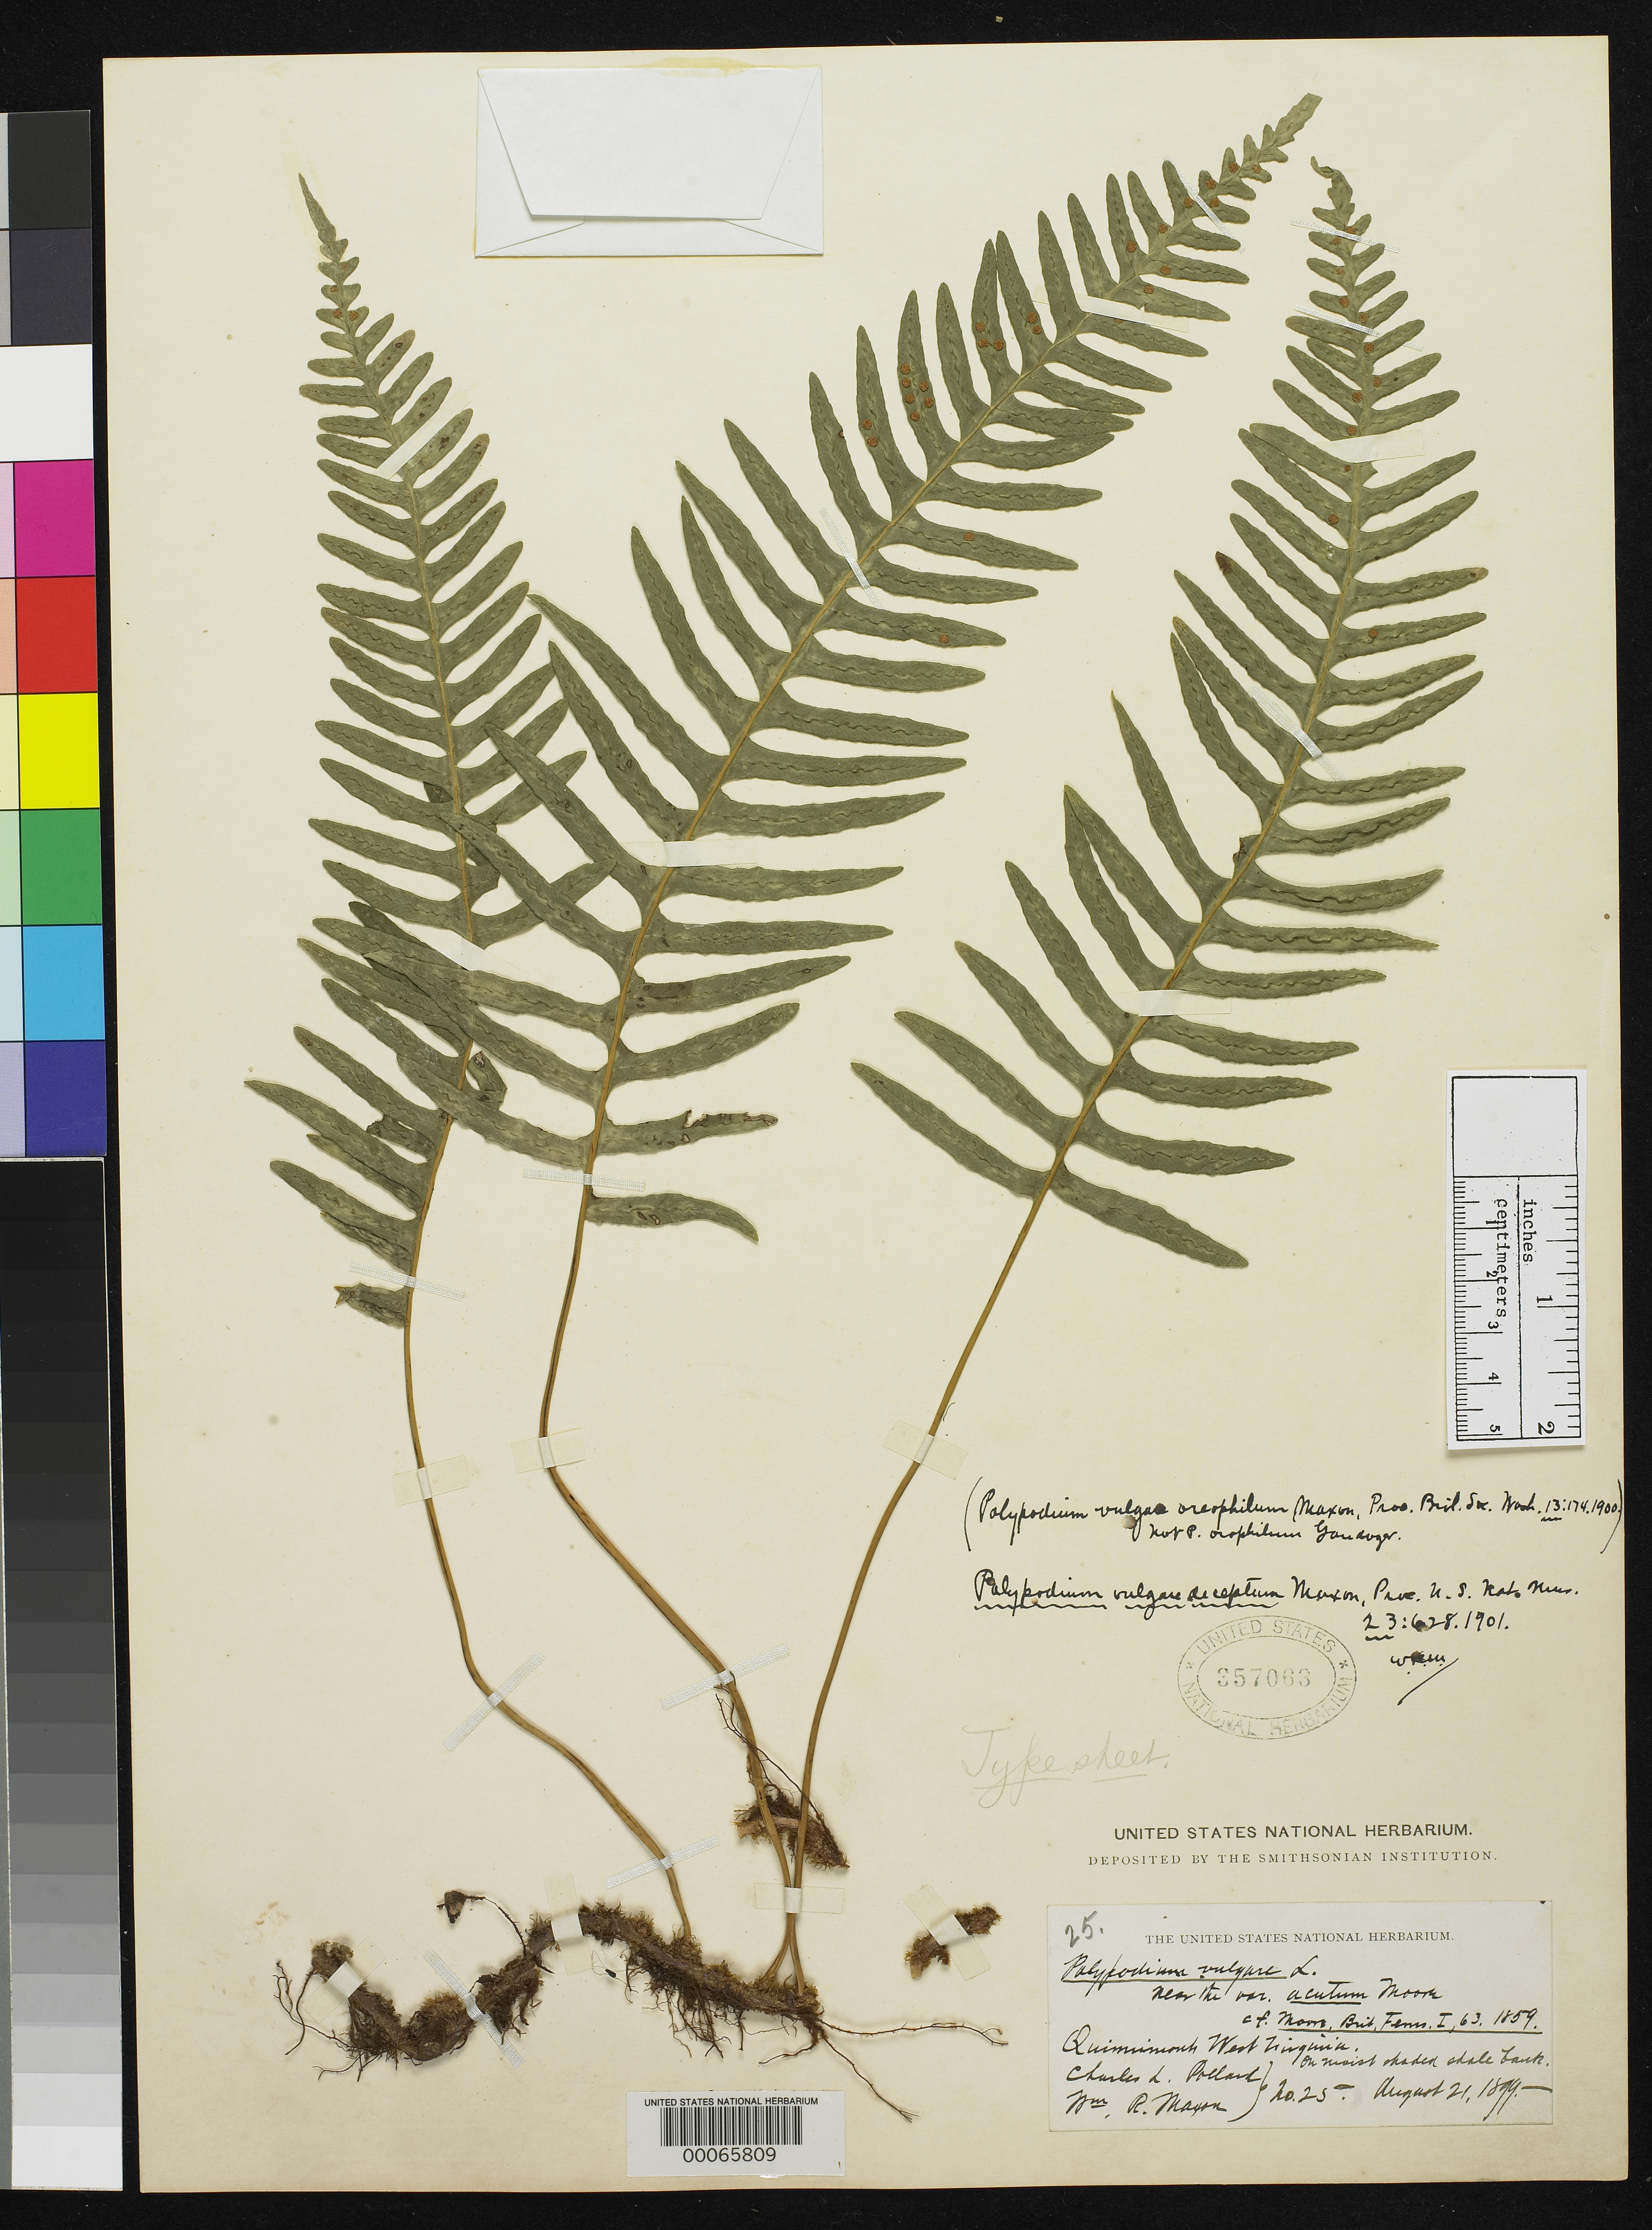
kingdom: Plantae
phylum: Tracheophyta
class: Polypodiopsida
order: Polypodiales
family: Polypodiaceae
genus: Polypodium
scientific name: Polypodium vulgare subsp. oreophilum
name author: Maxon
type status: Type Collection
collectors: C. L. Pollard & W. R. Maxon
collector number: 25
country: United States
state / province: West Virginia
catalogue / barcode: US 357063